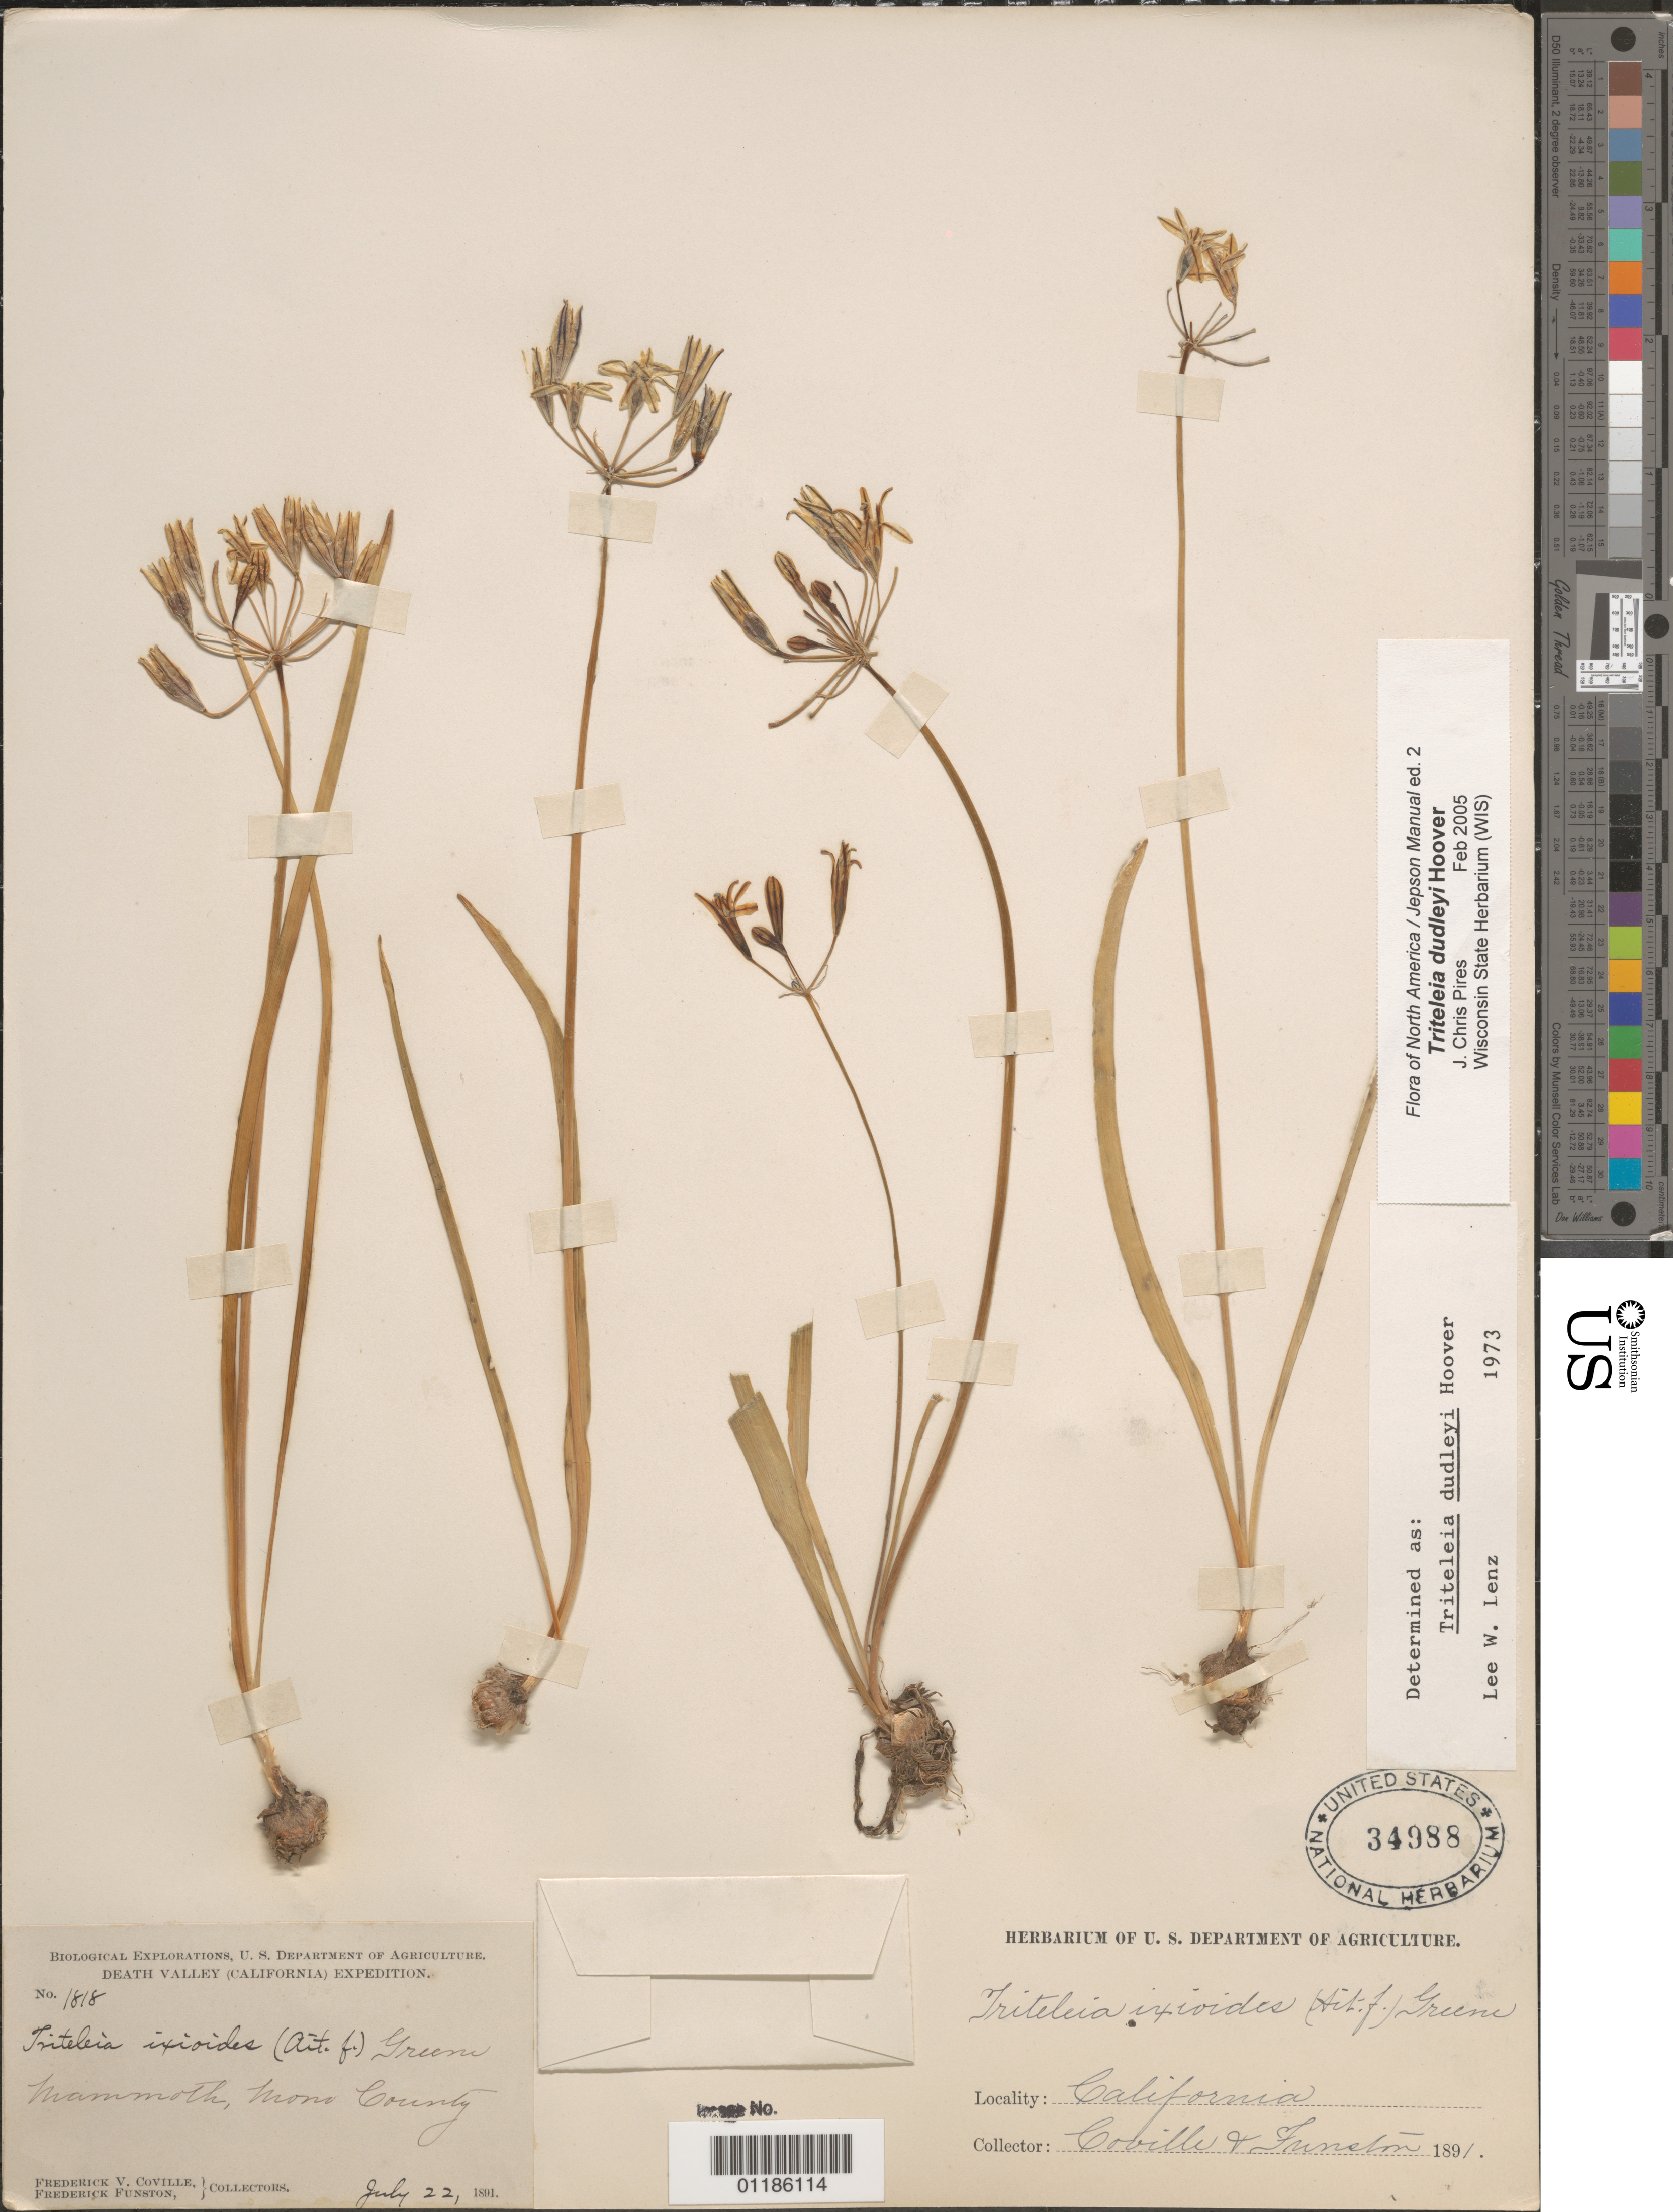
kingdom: Plantae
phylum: Tracheophyta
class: Liliopsida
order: Asparagales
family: Asparagaceae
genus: Triteleia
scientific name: Triteleia dudleyi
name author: Hoover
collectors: F. V. Coville & F. Funston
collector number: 1818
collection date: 1891-07-22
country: United States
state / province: California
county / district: Mono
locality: Mammoth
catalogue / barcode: US 34988